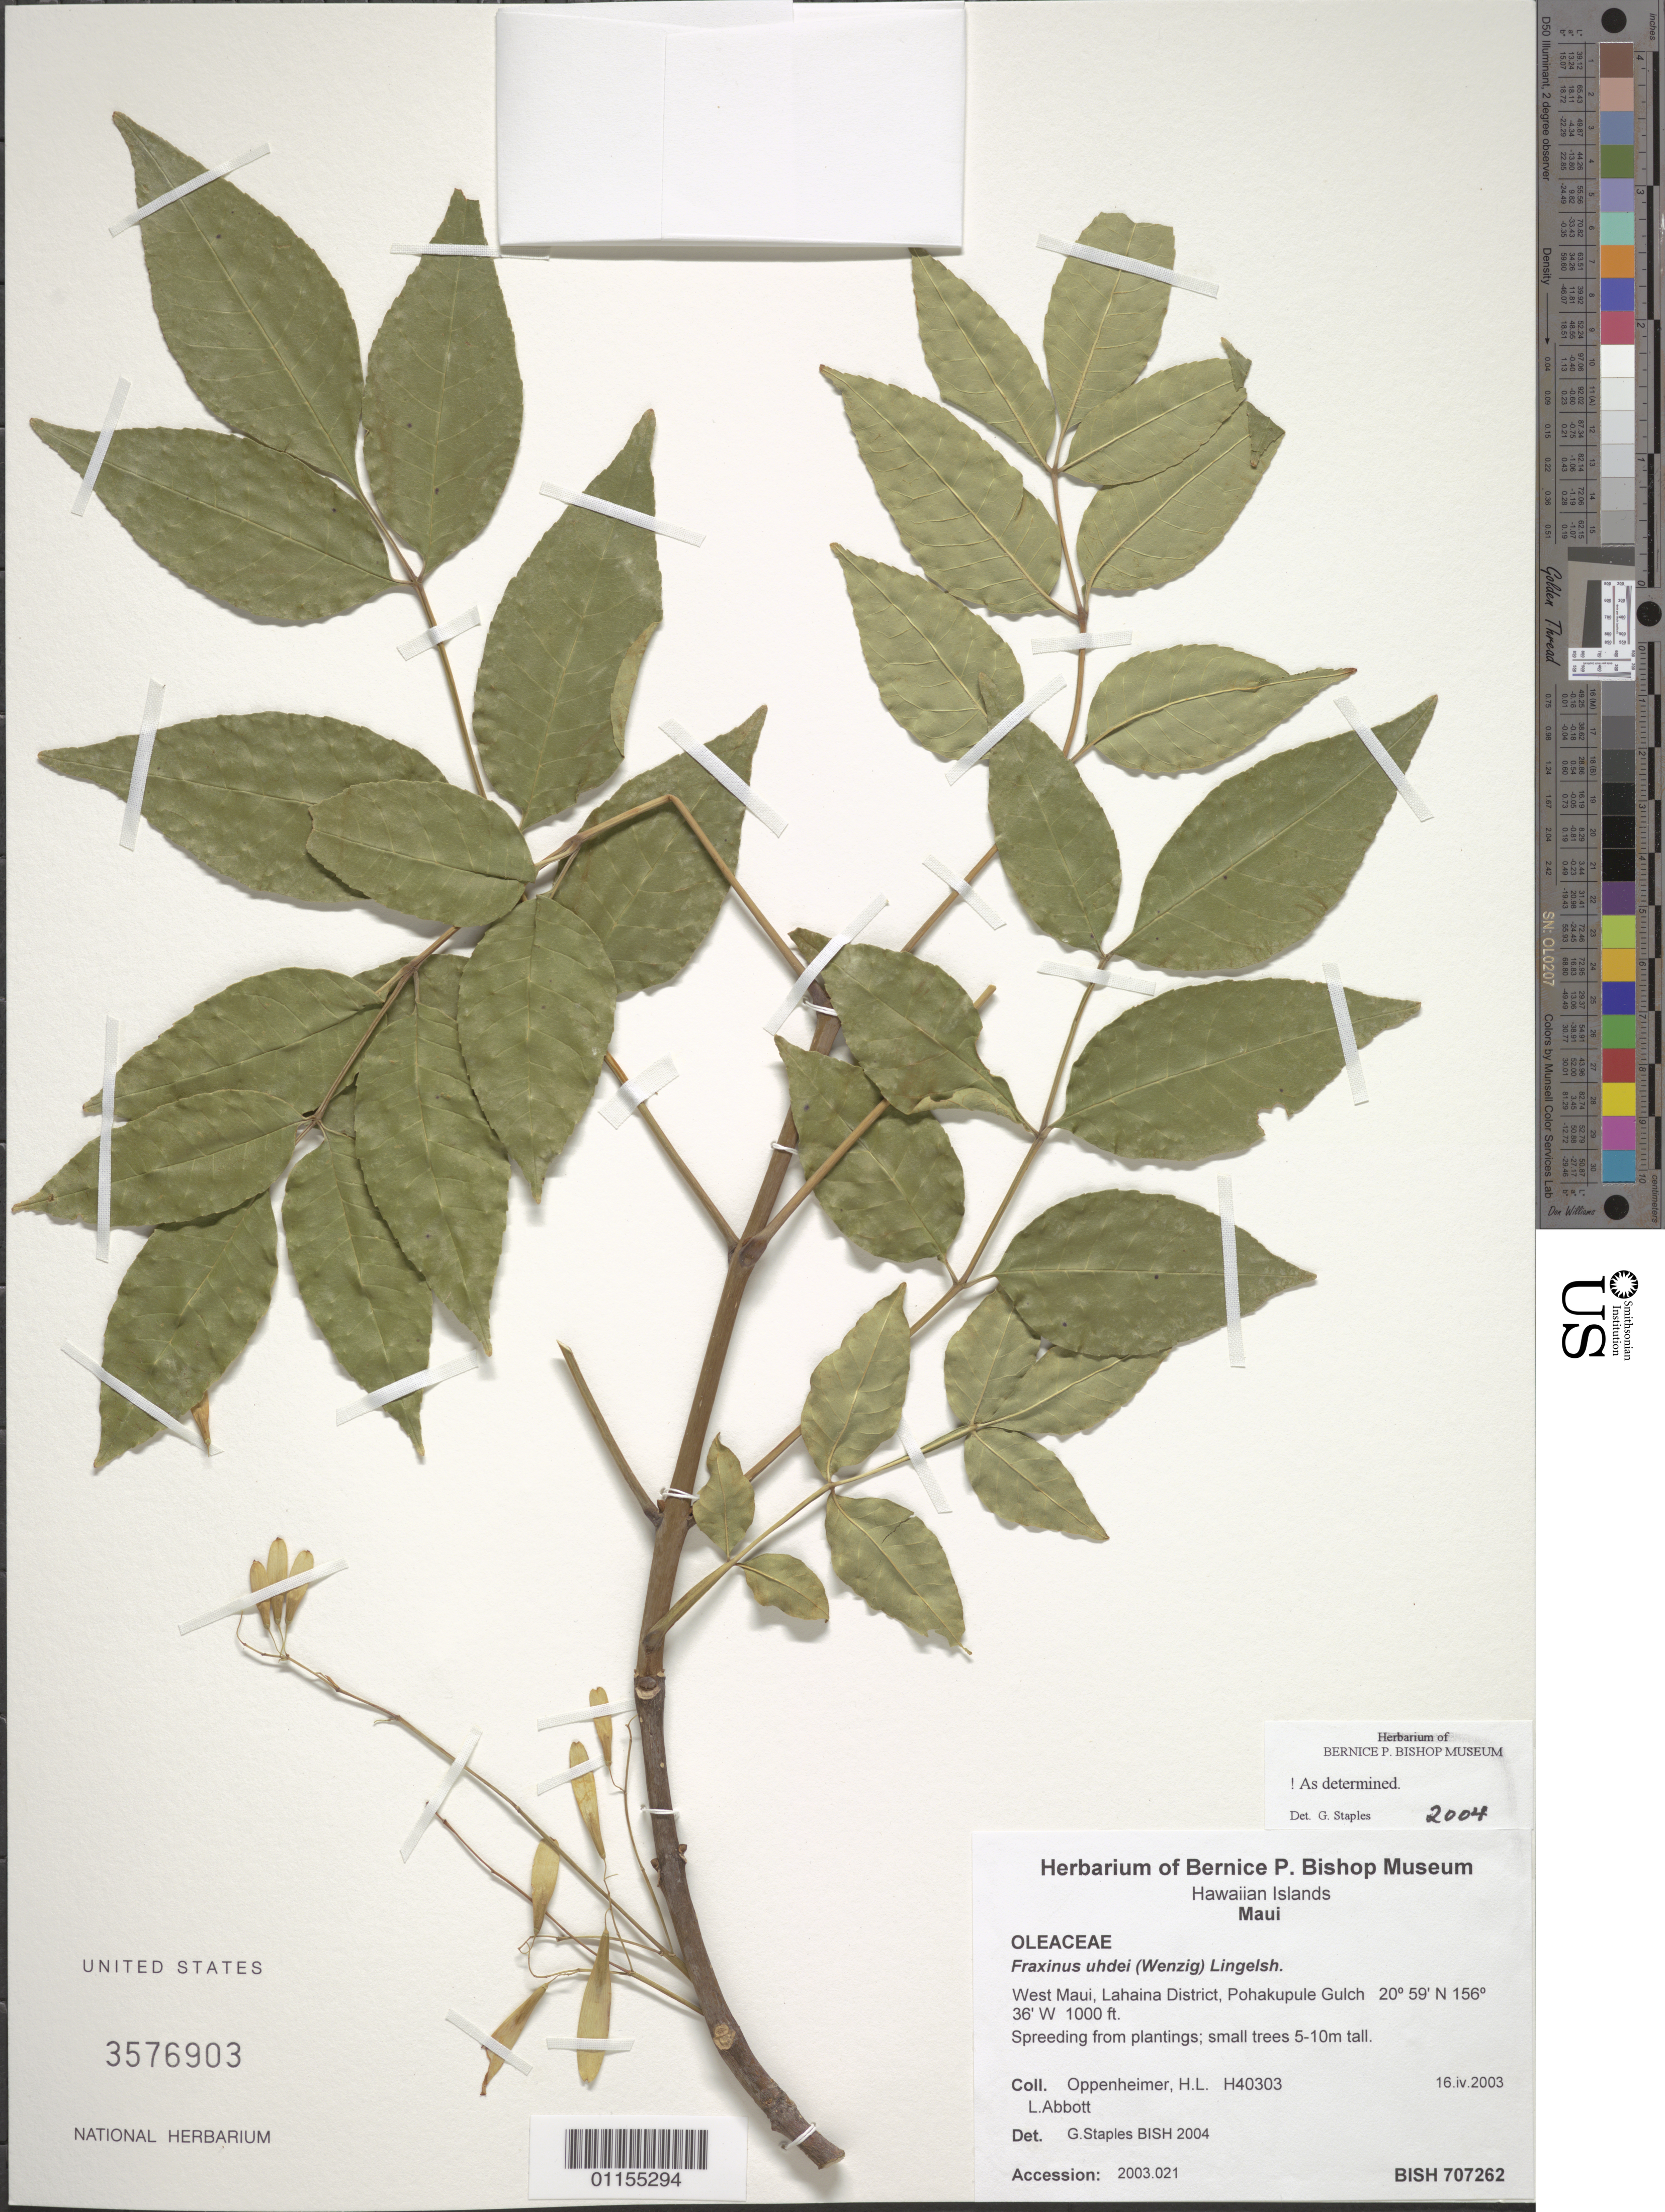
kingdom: Plantae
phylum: Tracheophyta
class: Magnoliopsida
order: Lamiales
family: Oleaceae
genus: Fraxinus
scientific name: Fraxinus uhdei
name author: (Wenz.) Lingelsh.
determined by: Staples, G. W.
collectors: H. L. Oppenheimer & L. Abbott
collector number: H40303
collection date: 2003-04-16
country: United States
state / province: Hawaii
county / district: Maui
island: Maui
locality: West Maui, Lahaina District, Pohakupule Gulch.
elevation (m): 305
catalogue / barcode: US 3576903